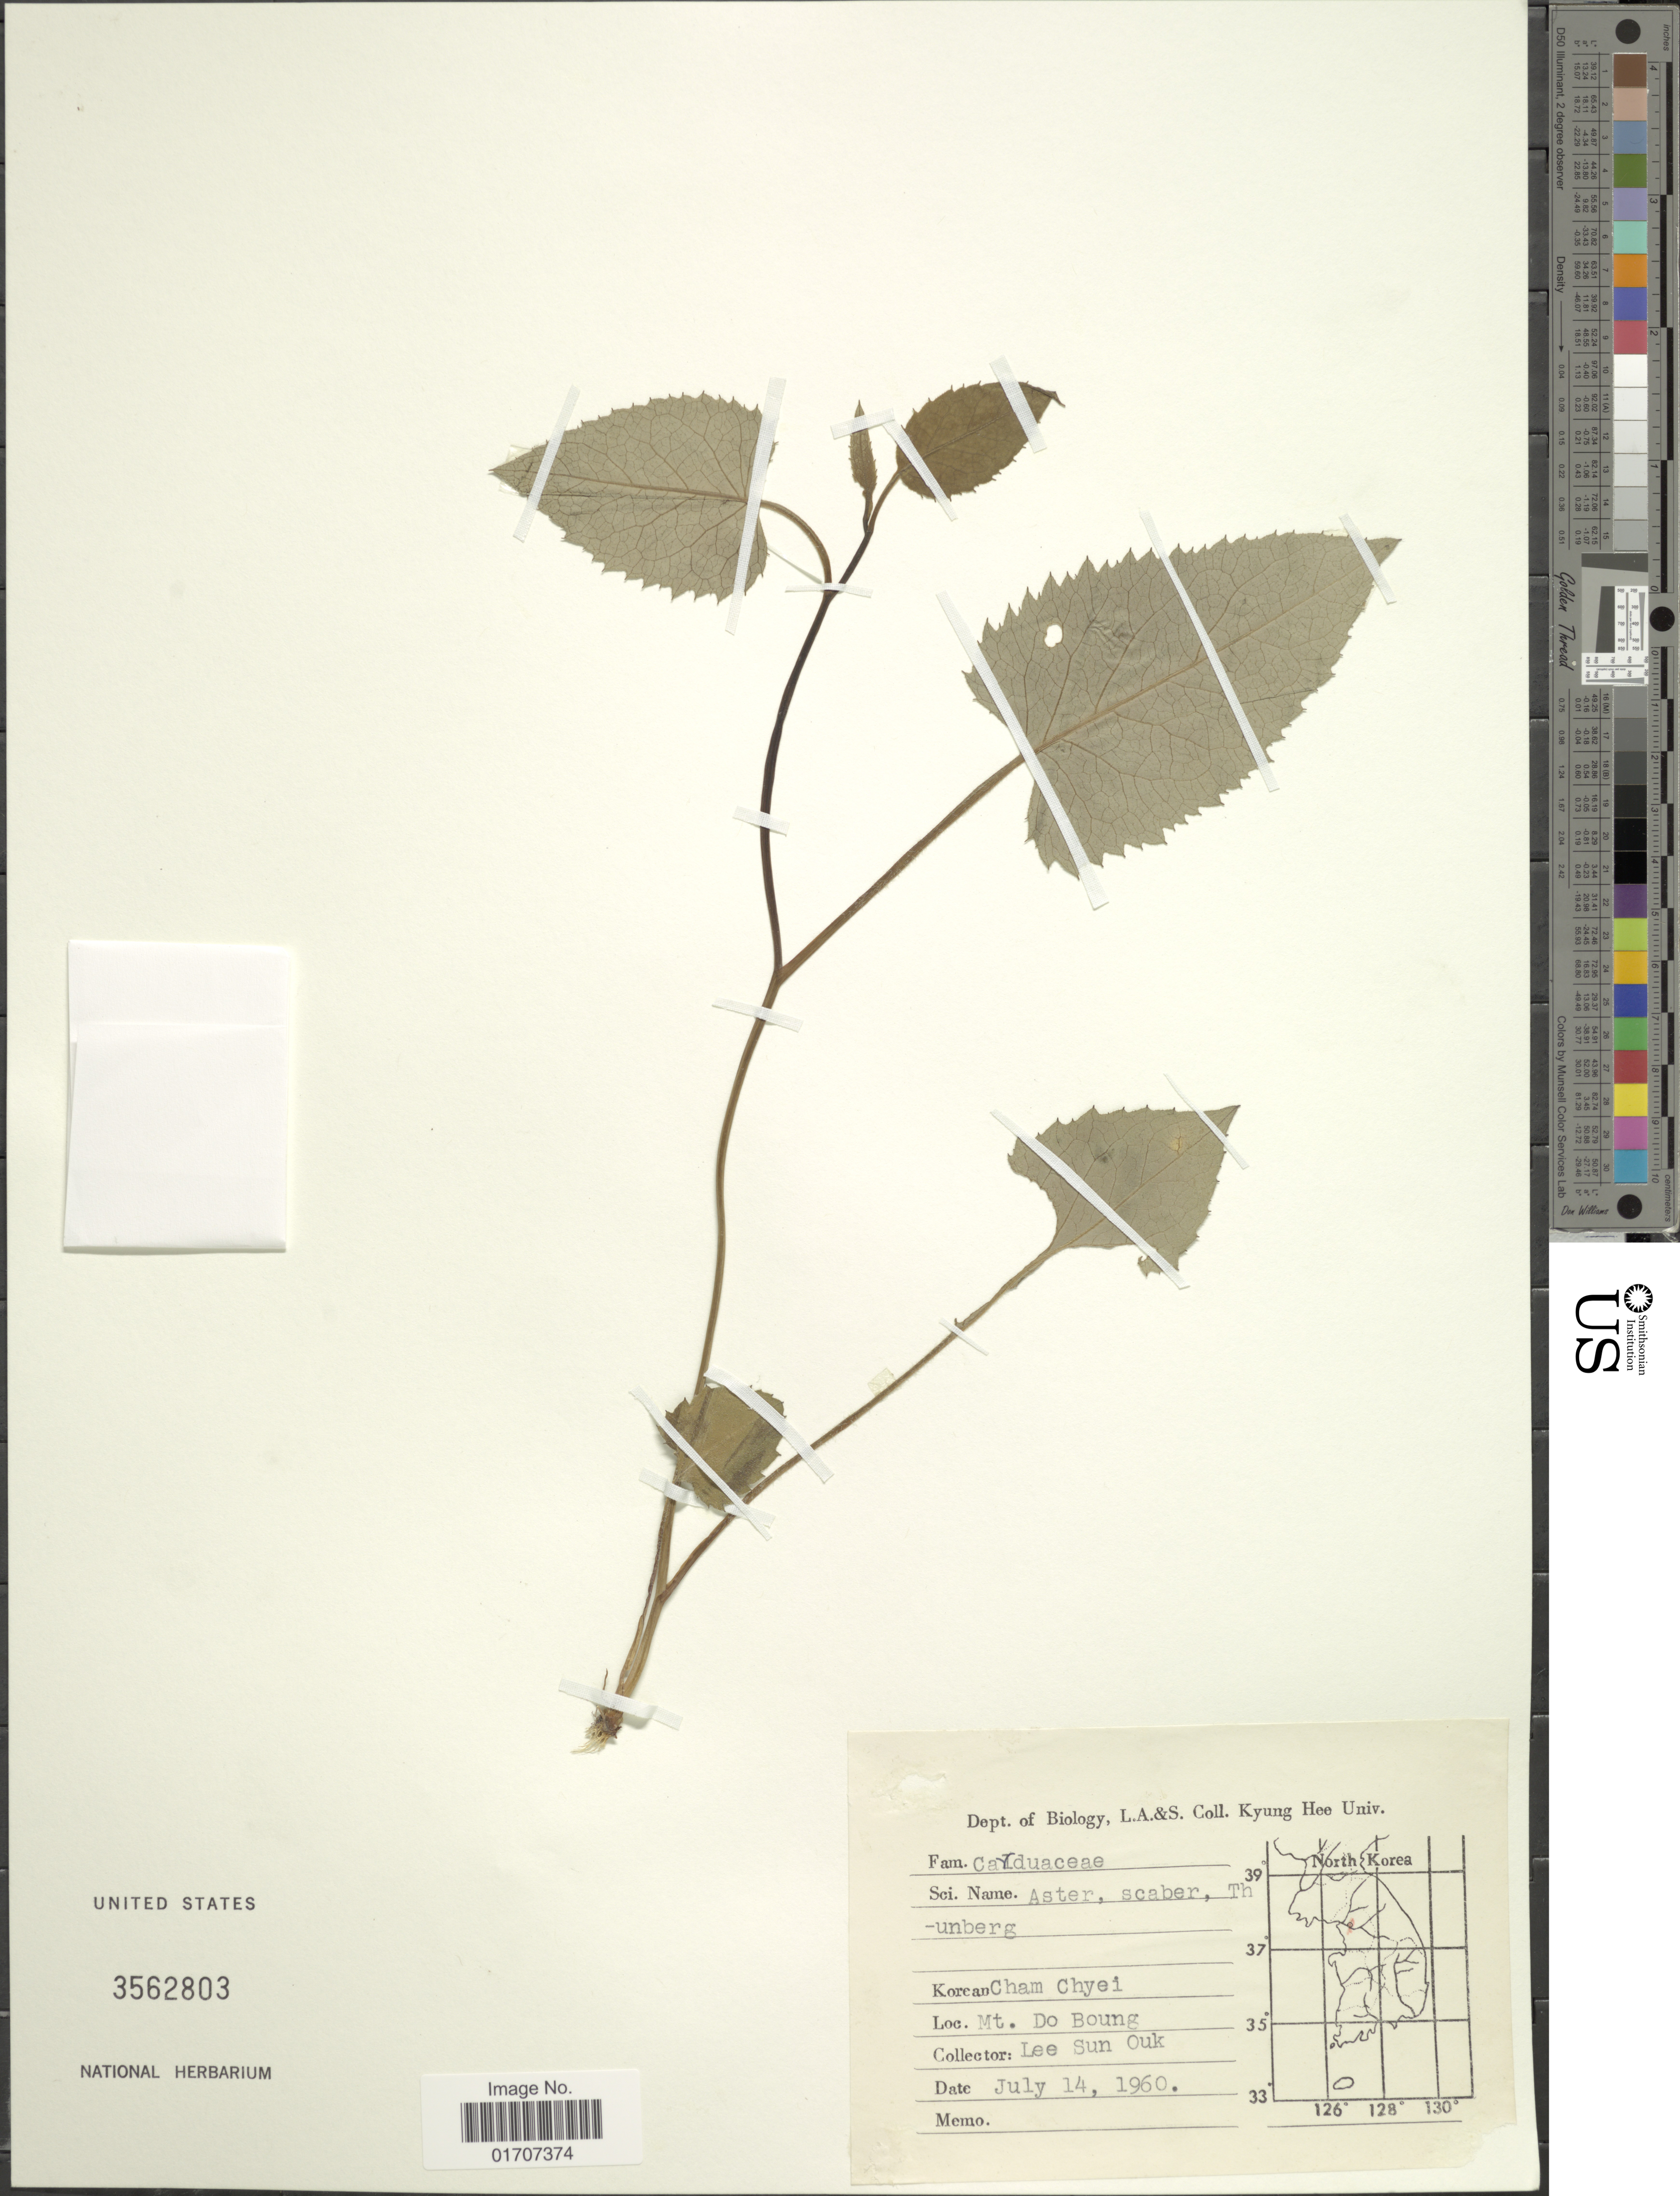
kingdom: Plantae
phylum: Tracheophyta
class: Magnoliopsida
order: Asterales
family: Asteraceae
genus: Doellingeria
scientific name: Doellingeria scabra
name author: (Thunb.) Nees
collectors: S. Lee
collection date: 1960-07-14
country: South Korea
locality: Mt. Do Boung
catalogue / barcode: US 3562803